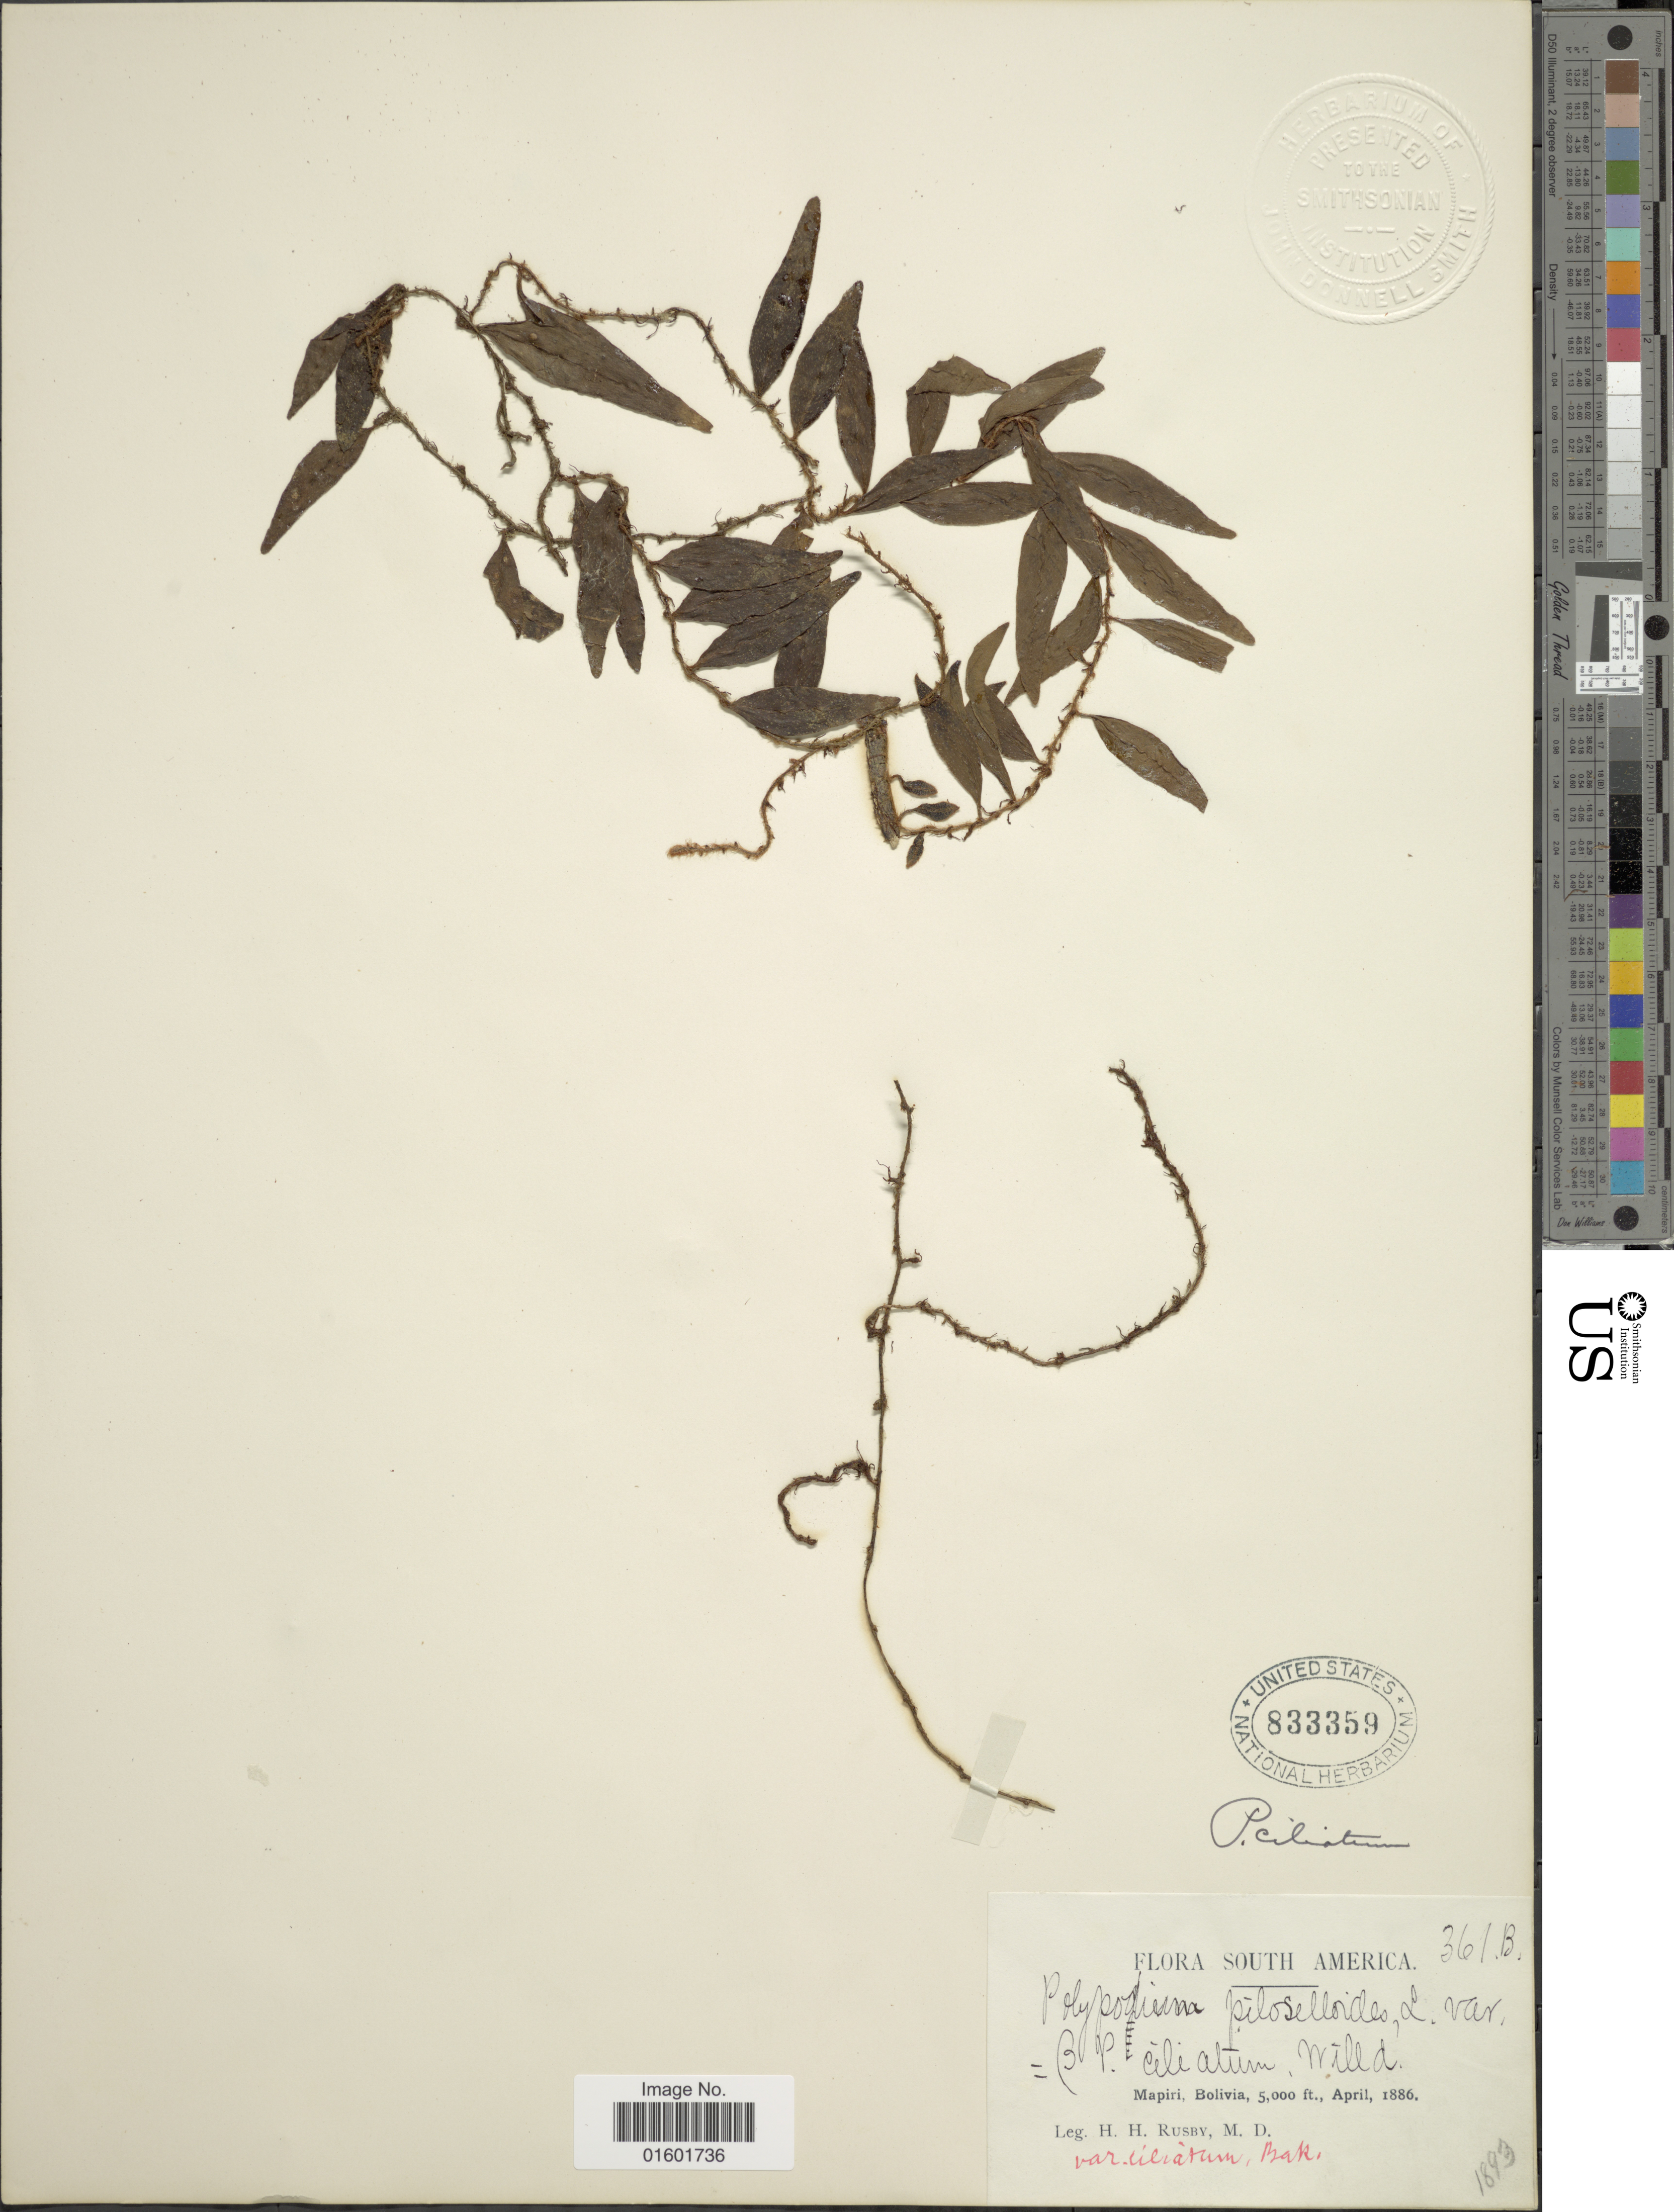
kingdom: Plantae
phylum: Tracheophyta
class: Polypodiopsida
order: Polypodiales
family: Polypodiaceae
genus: Microgramma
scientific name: Microgramma reptans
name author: (Cav.) A.R. Sm.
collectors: H. H. Rusby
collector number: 361B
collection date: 1886-04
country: Bolivia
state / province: La Páz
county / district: Larecaja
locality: Mapiri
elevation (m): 1524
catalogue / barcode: US 833359